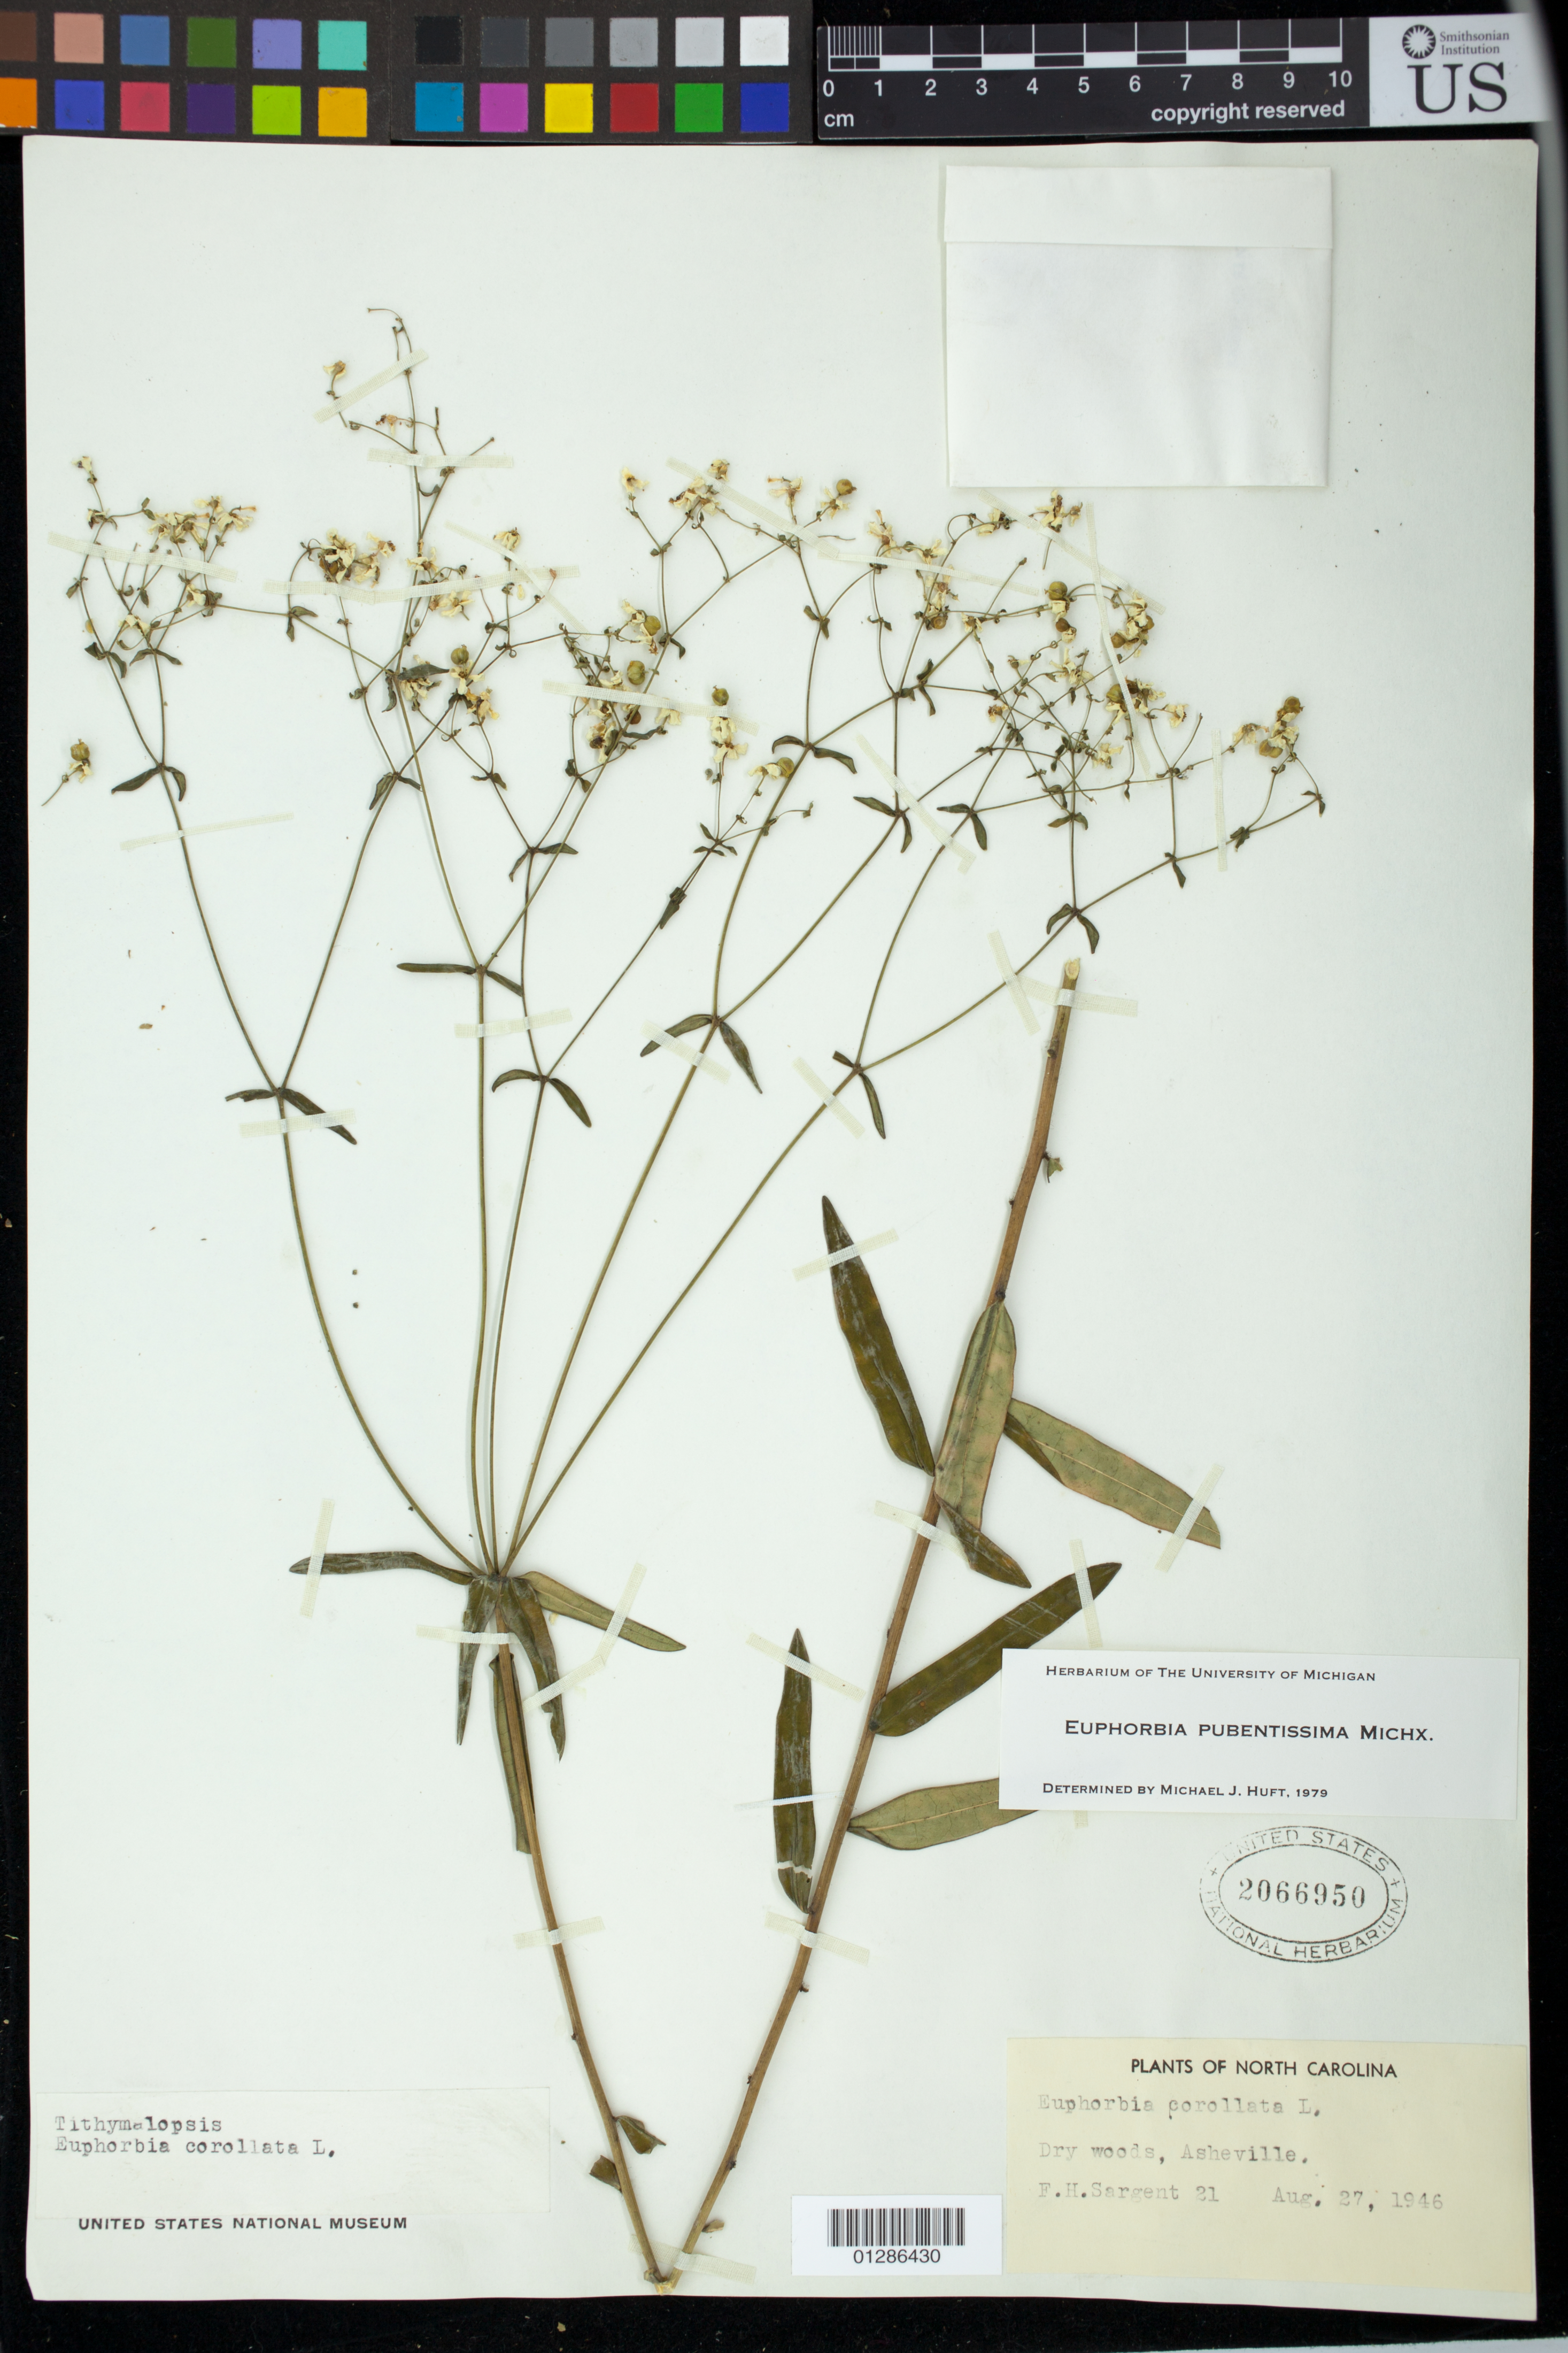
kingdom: Plantae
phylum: Tracheophyta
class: Magnoliopsida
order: Malpighiales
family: Euphorbiaceae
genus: Euphorbia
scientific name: Euphorbia pubentissima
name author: Michx.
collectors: F. H. Sargent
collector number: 21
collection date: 1946-08-27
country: United States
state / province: North Carolina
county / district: Buncombe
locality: Asheville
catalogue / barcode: US 2066950